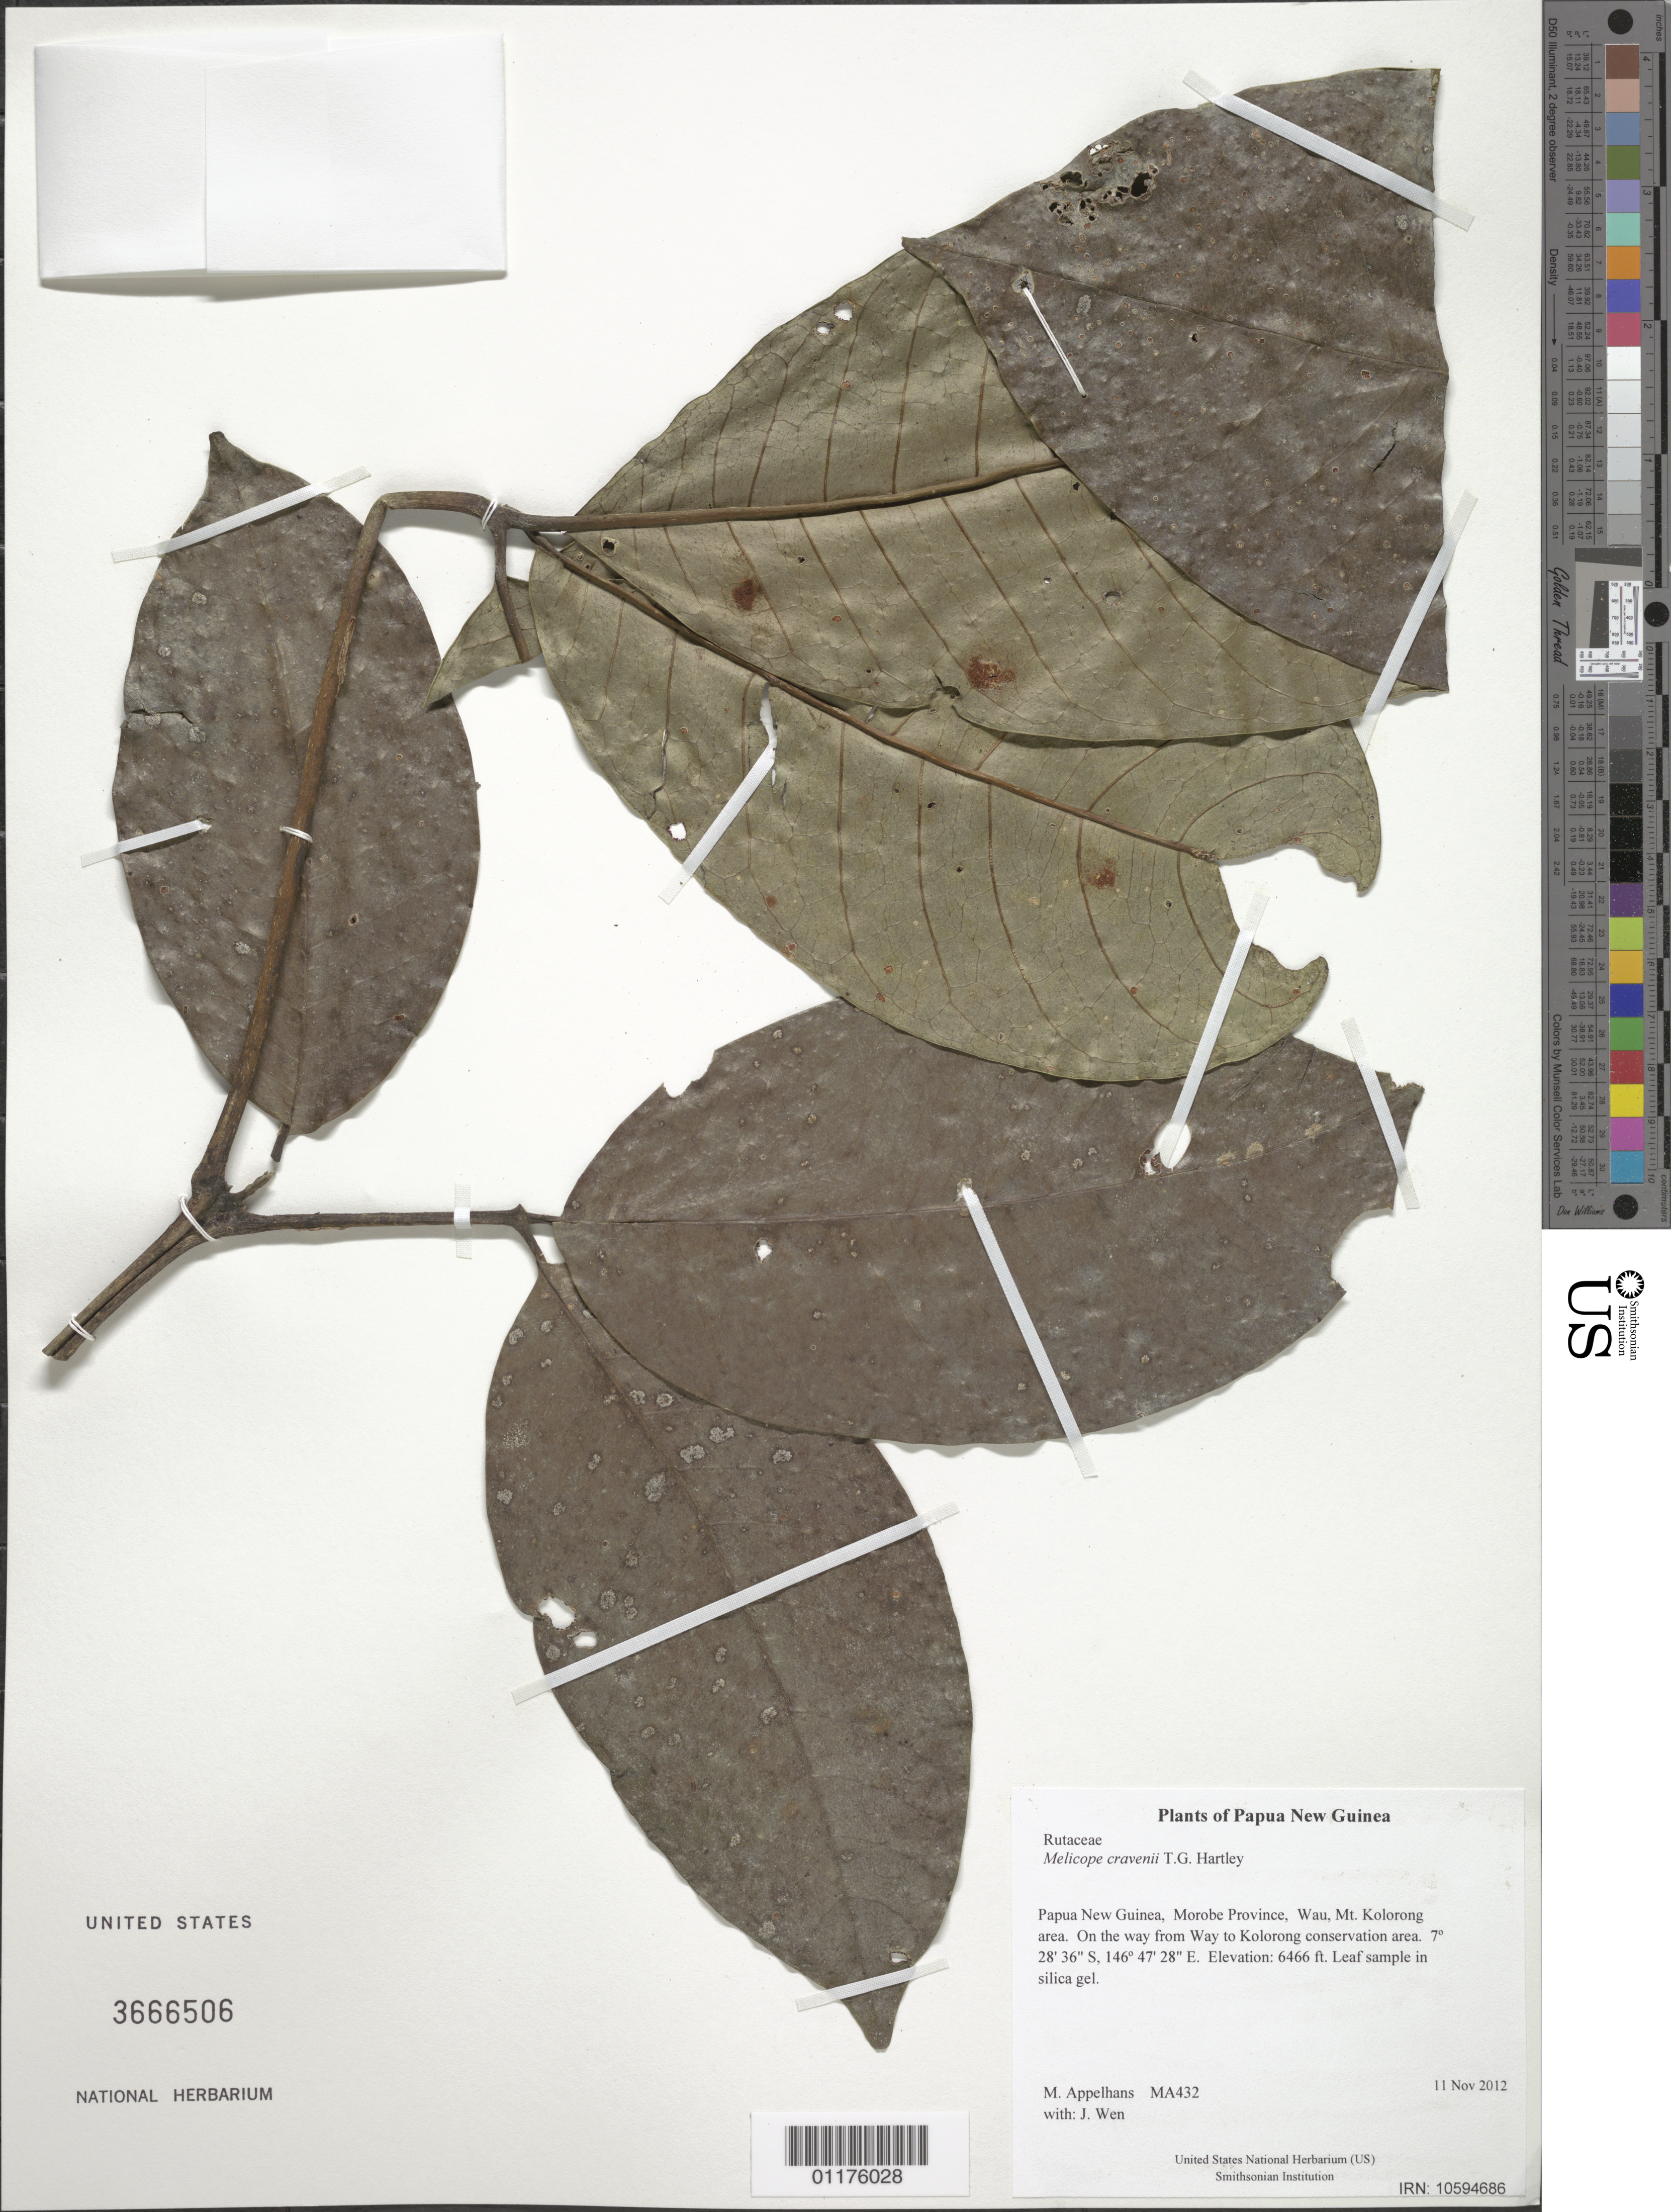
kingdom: Plantae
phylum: Tracheophyta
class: Magnoliopsida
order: Sapindales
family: Rutaceae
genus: Melicope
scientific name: Melicope cravenii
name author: T.G. Hartley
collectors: J. Wen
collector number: MA432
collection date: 2012-11-11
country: Papua New Guinea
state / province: Morobe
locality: Wau, Mt. Kolorong area. On the way from Way to Kolorong conservation area.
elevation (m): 1971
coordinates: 7 28.600 S, 146 47.468 E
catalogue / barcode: US 3666506